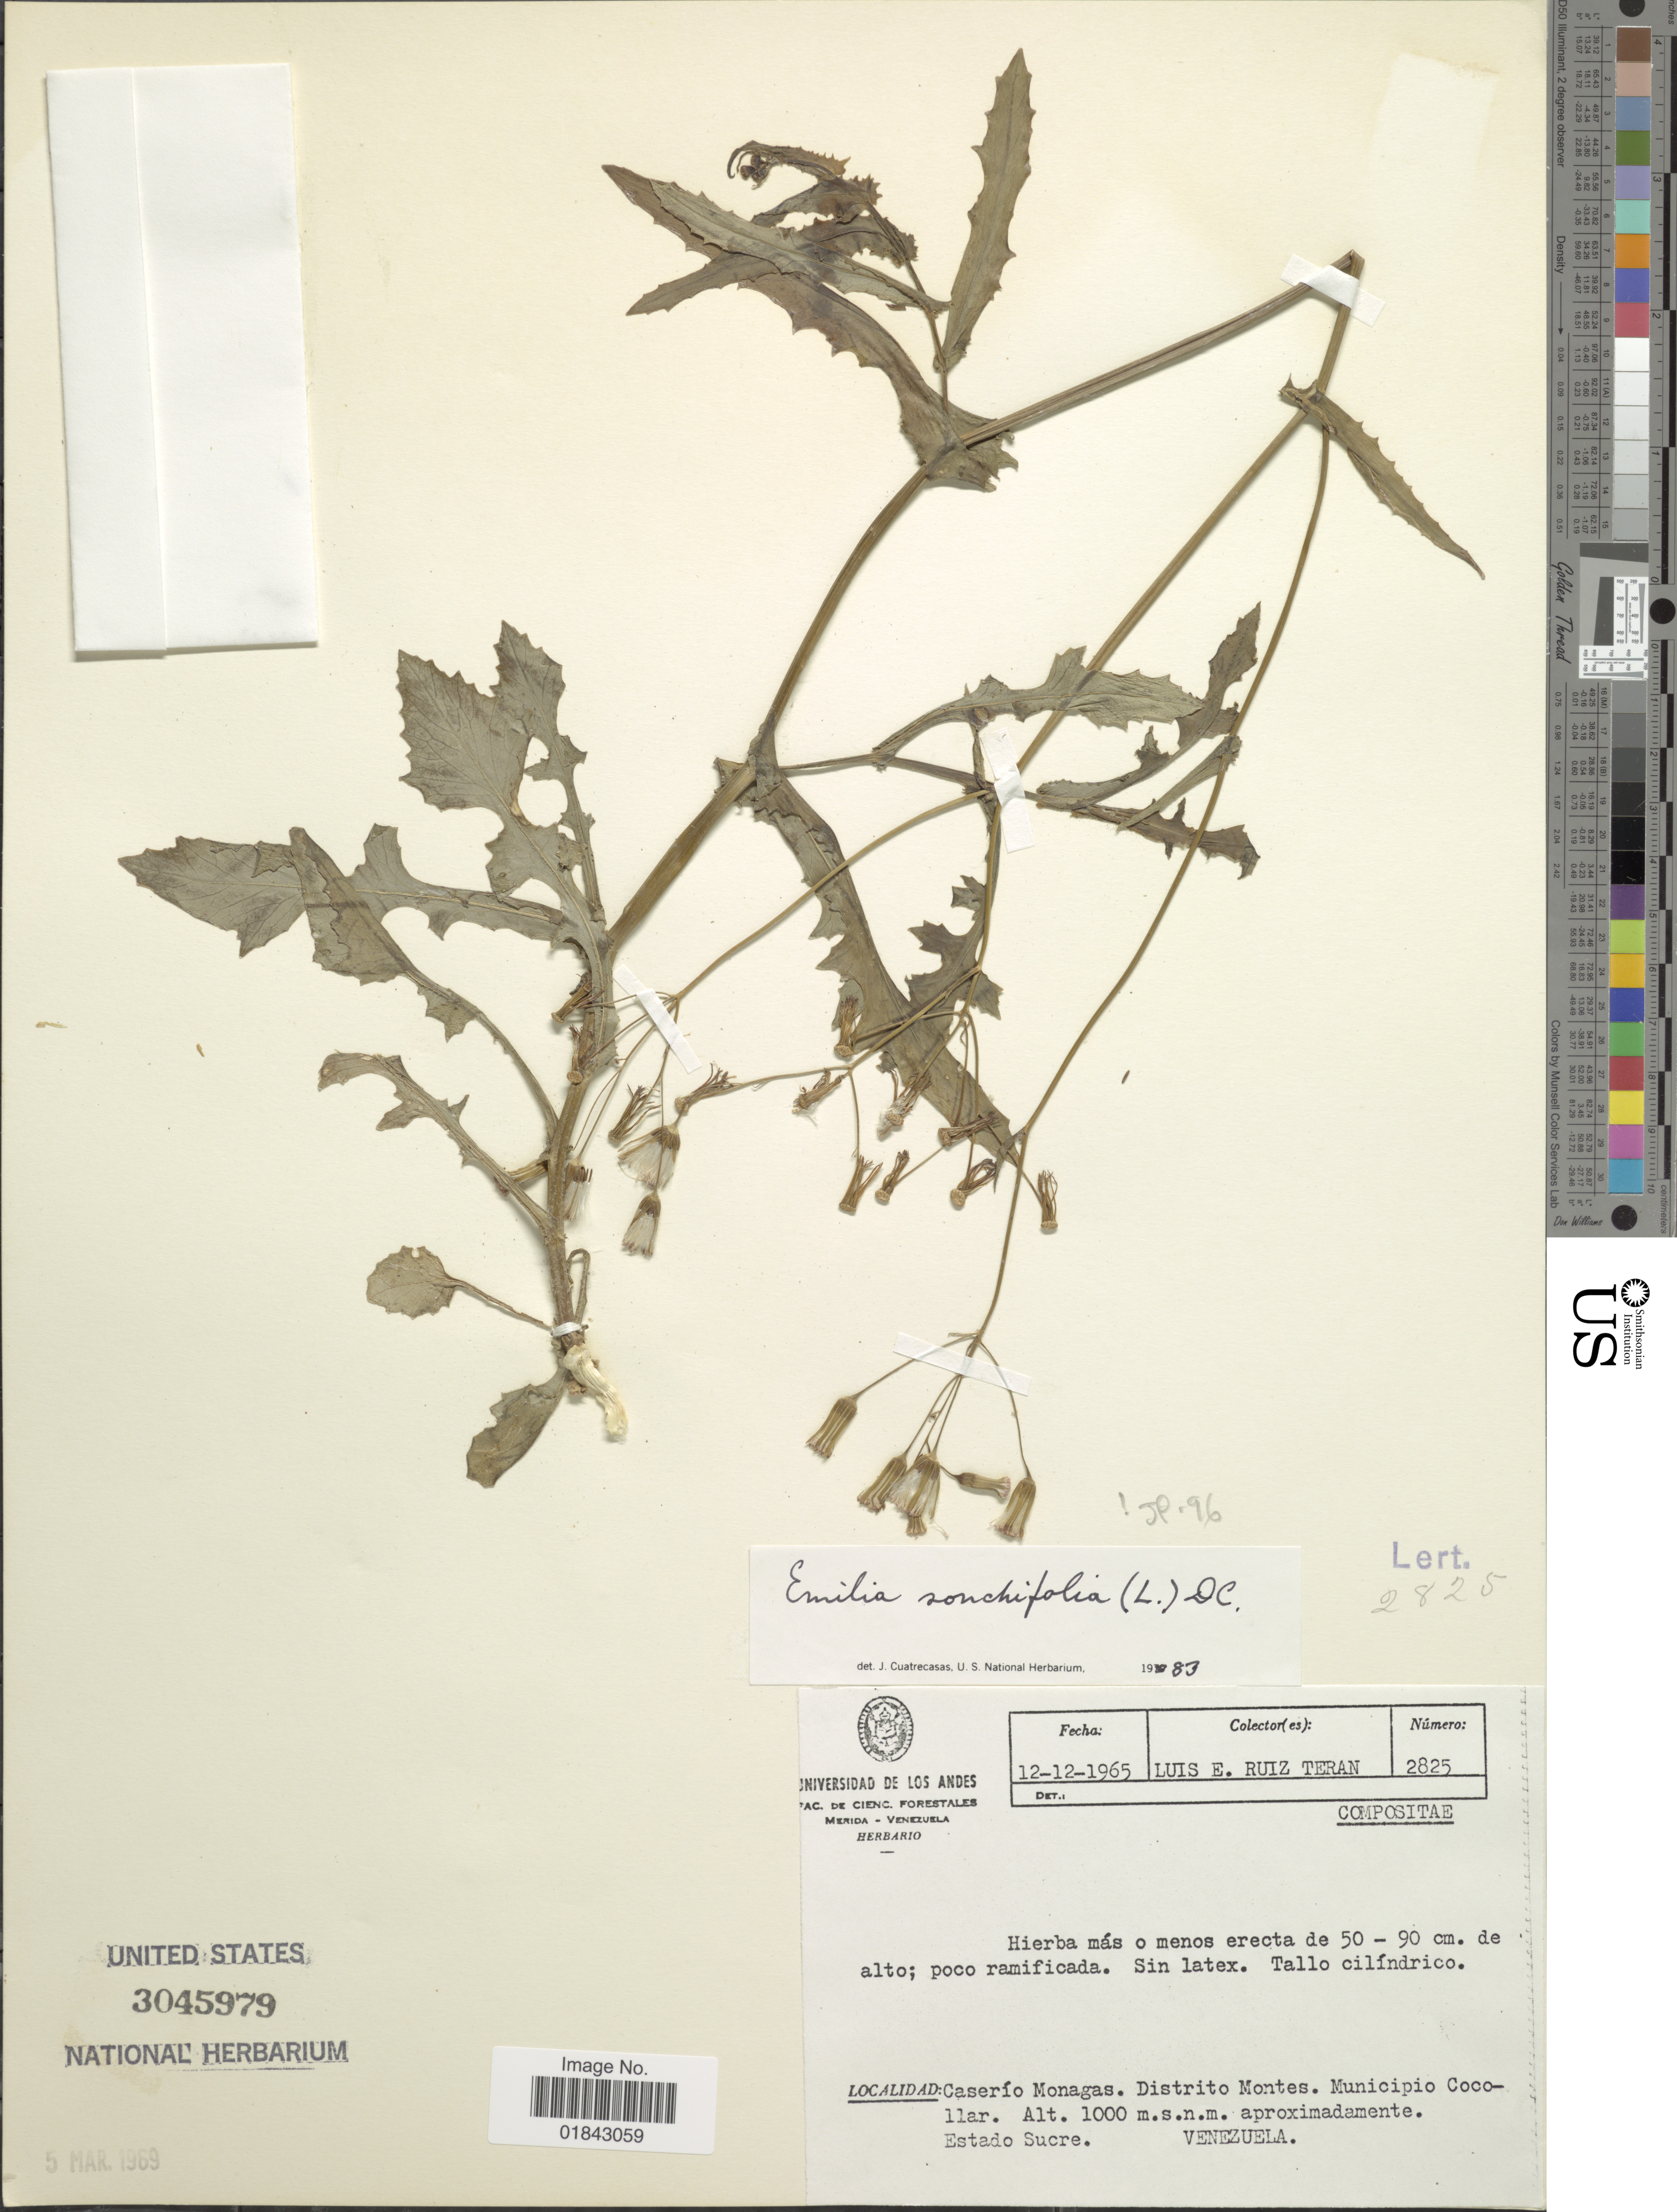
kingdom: Plantae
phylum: Tracheophyta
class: Magnoliopsida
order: Asterales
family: Asteraceae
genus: Emilia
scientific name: Emilia sonchifolia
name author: (L.) DC.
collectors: L. E. Ruíz-Terán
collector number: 2825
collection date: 1965-12-12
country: Venezuela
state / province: Sucre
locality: Sin latex, Tallo colíndrico, Caserío Monagas, Distrito Montes, Municipio Cocollar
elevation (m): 1000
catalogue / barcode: US 3045979